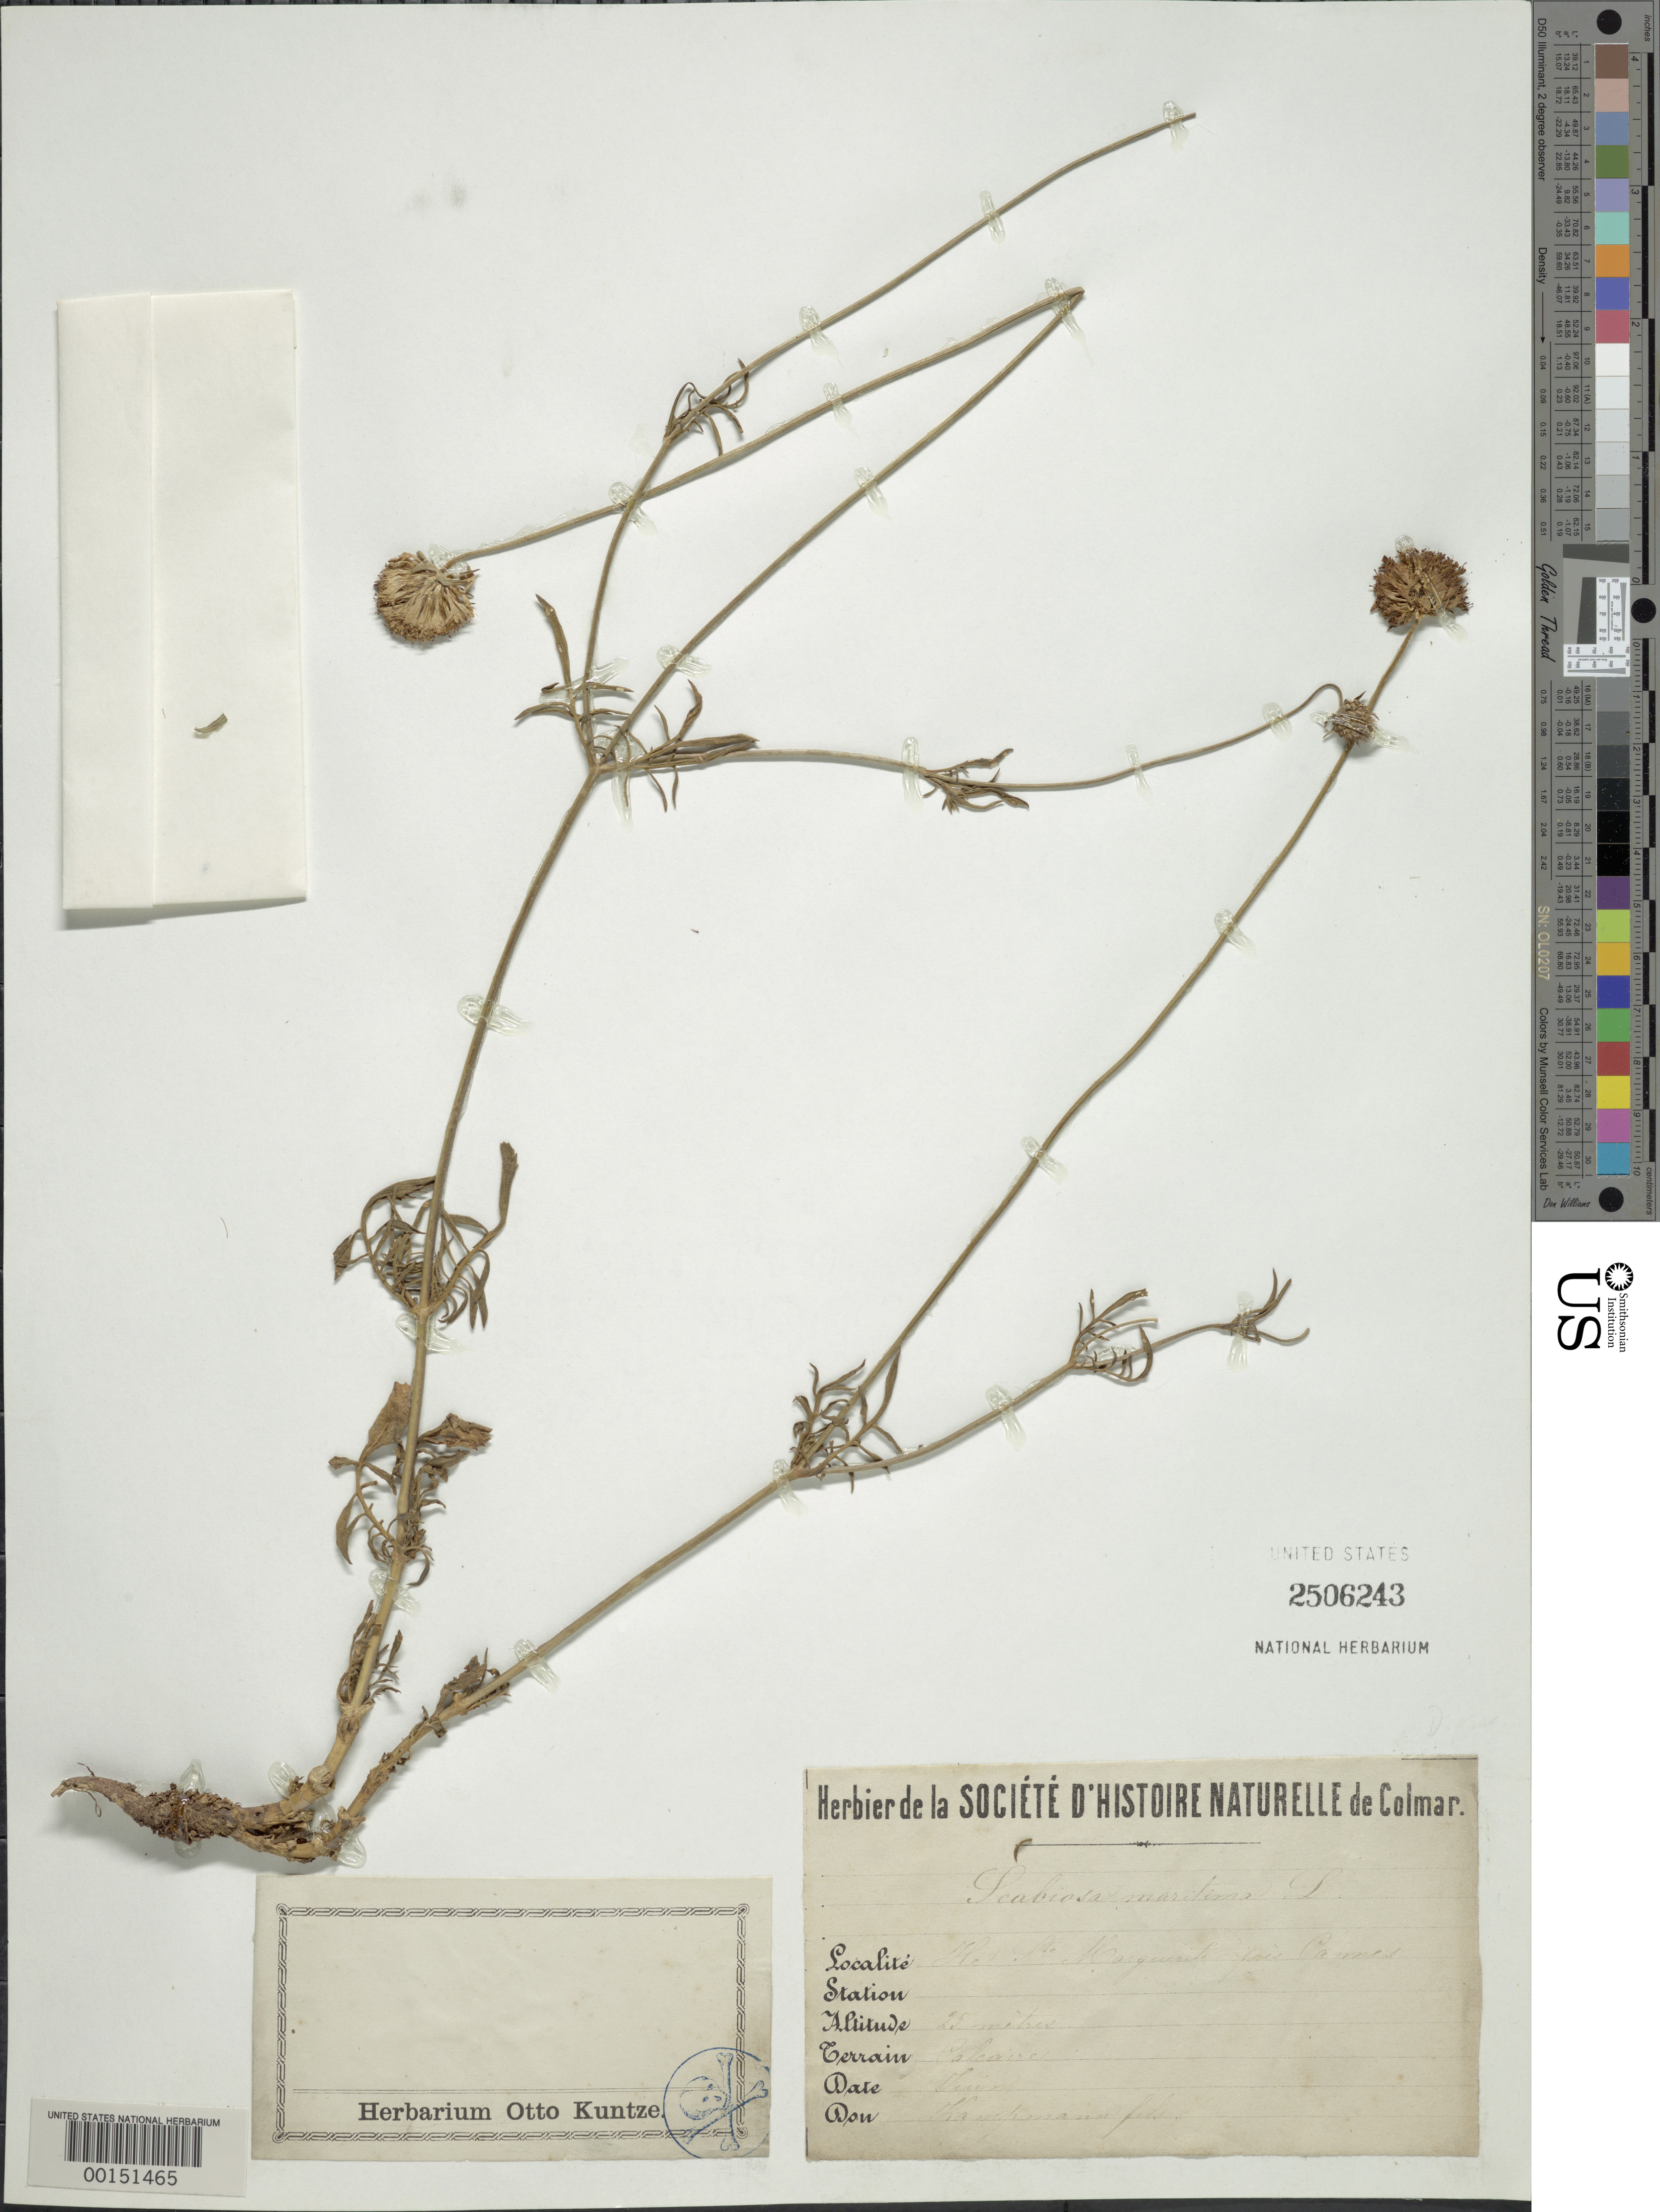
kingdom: Plantae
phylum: Tracheophyta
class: Magnoliopsida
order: Dipsacales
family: Caprifoliaceae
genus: Scabiosa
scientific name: Scabiosa maritima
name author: L.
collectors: C.E.O. Kuntze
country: France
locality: Cannes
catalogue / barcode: US 2506243